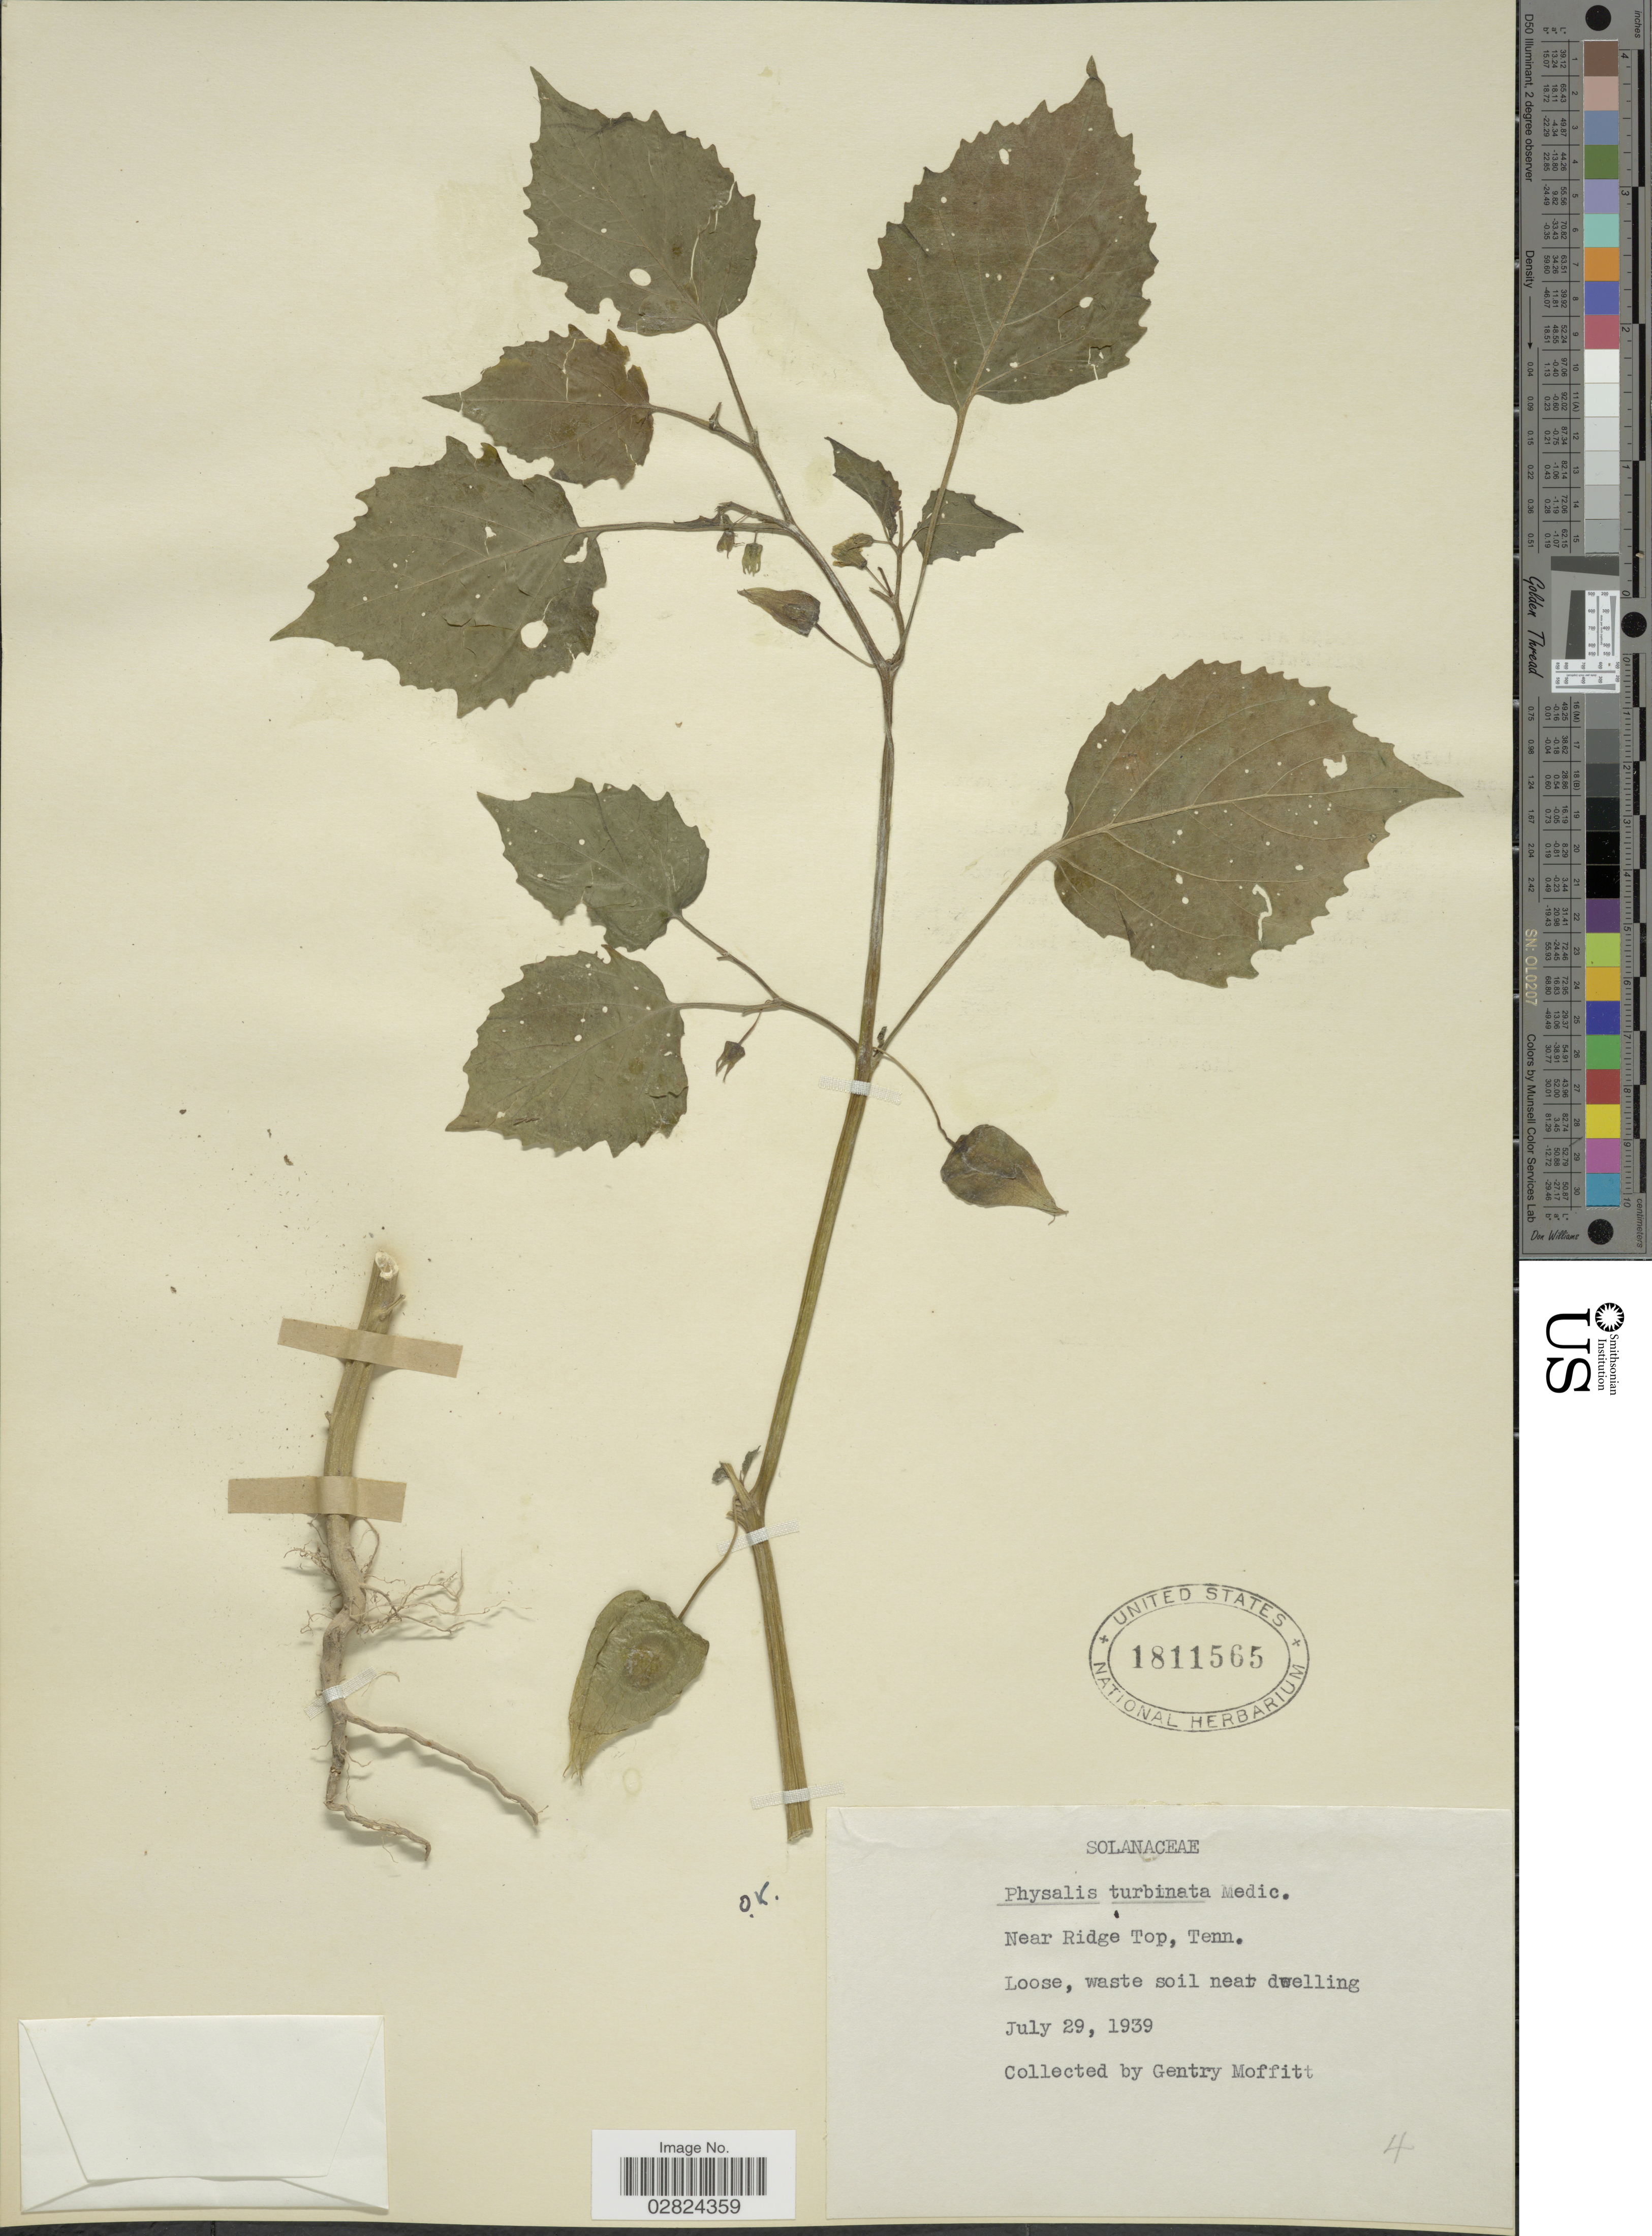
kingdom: Plantae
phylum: Tracheophyta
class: Magnoliopsida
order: Solanales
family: Solanaceae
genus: Physalis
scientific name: Physalis turbinata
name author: Medik.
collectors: G. Moffitt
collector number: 4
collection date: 1939-07-29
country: United States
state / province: Tennessee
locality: Near Ridge Top, Tenn.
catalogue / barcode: US 1811565